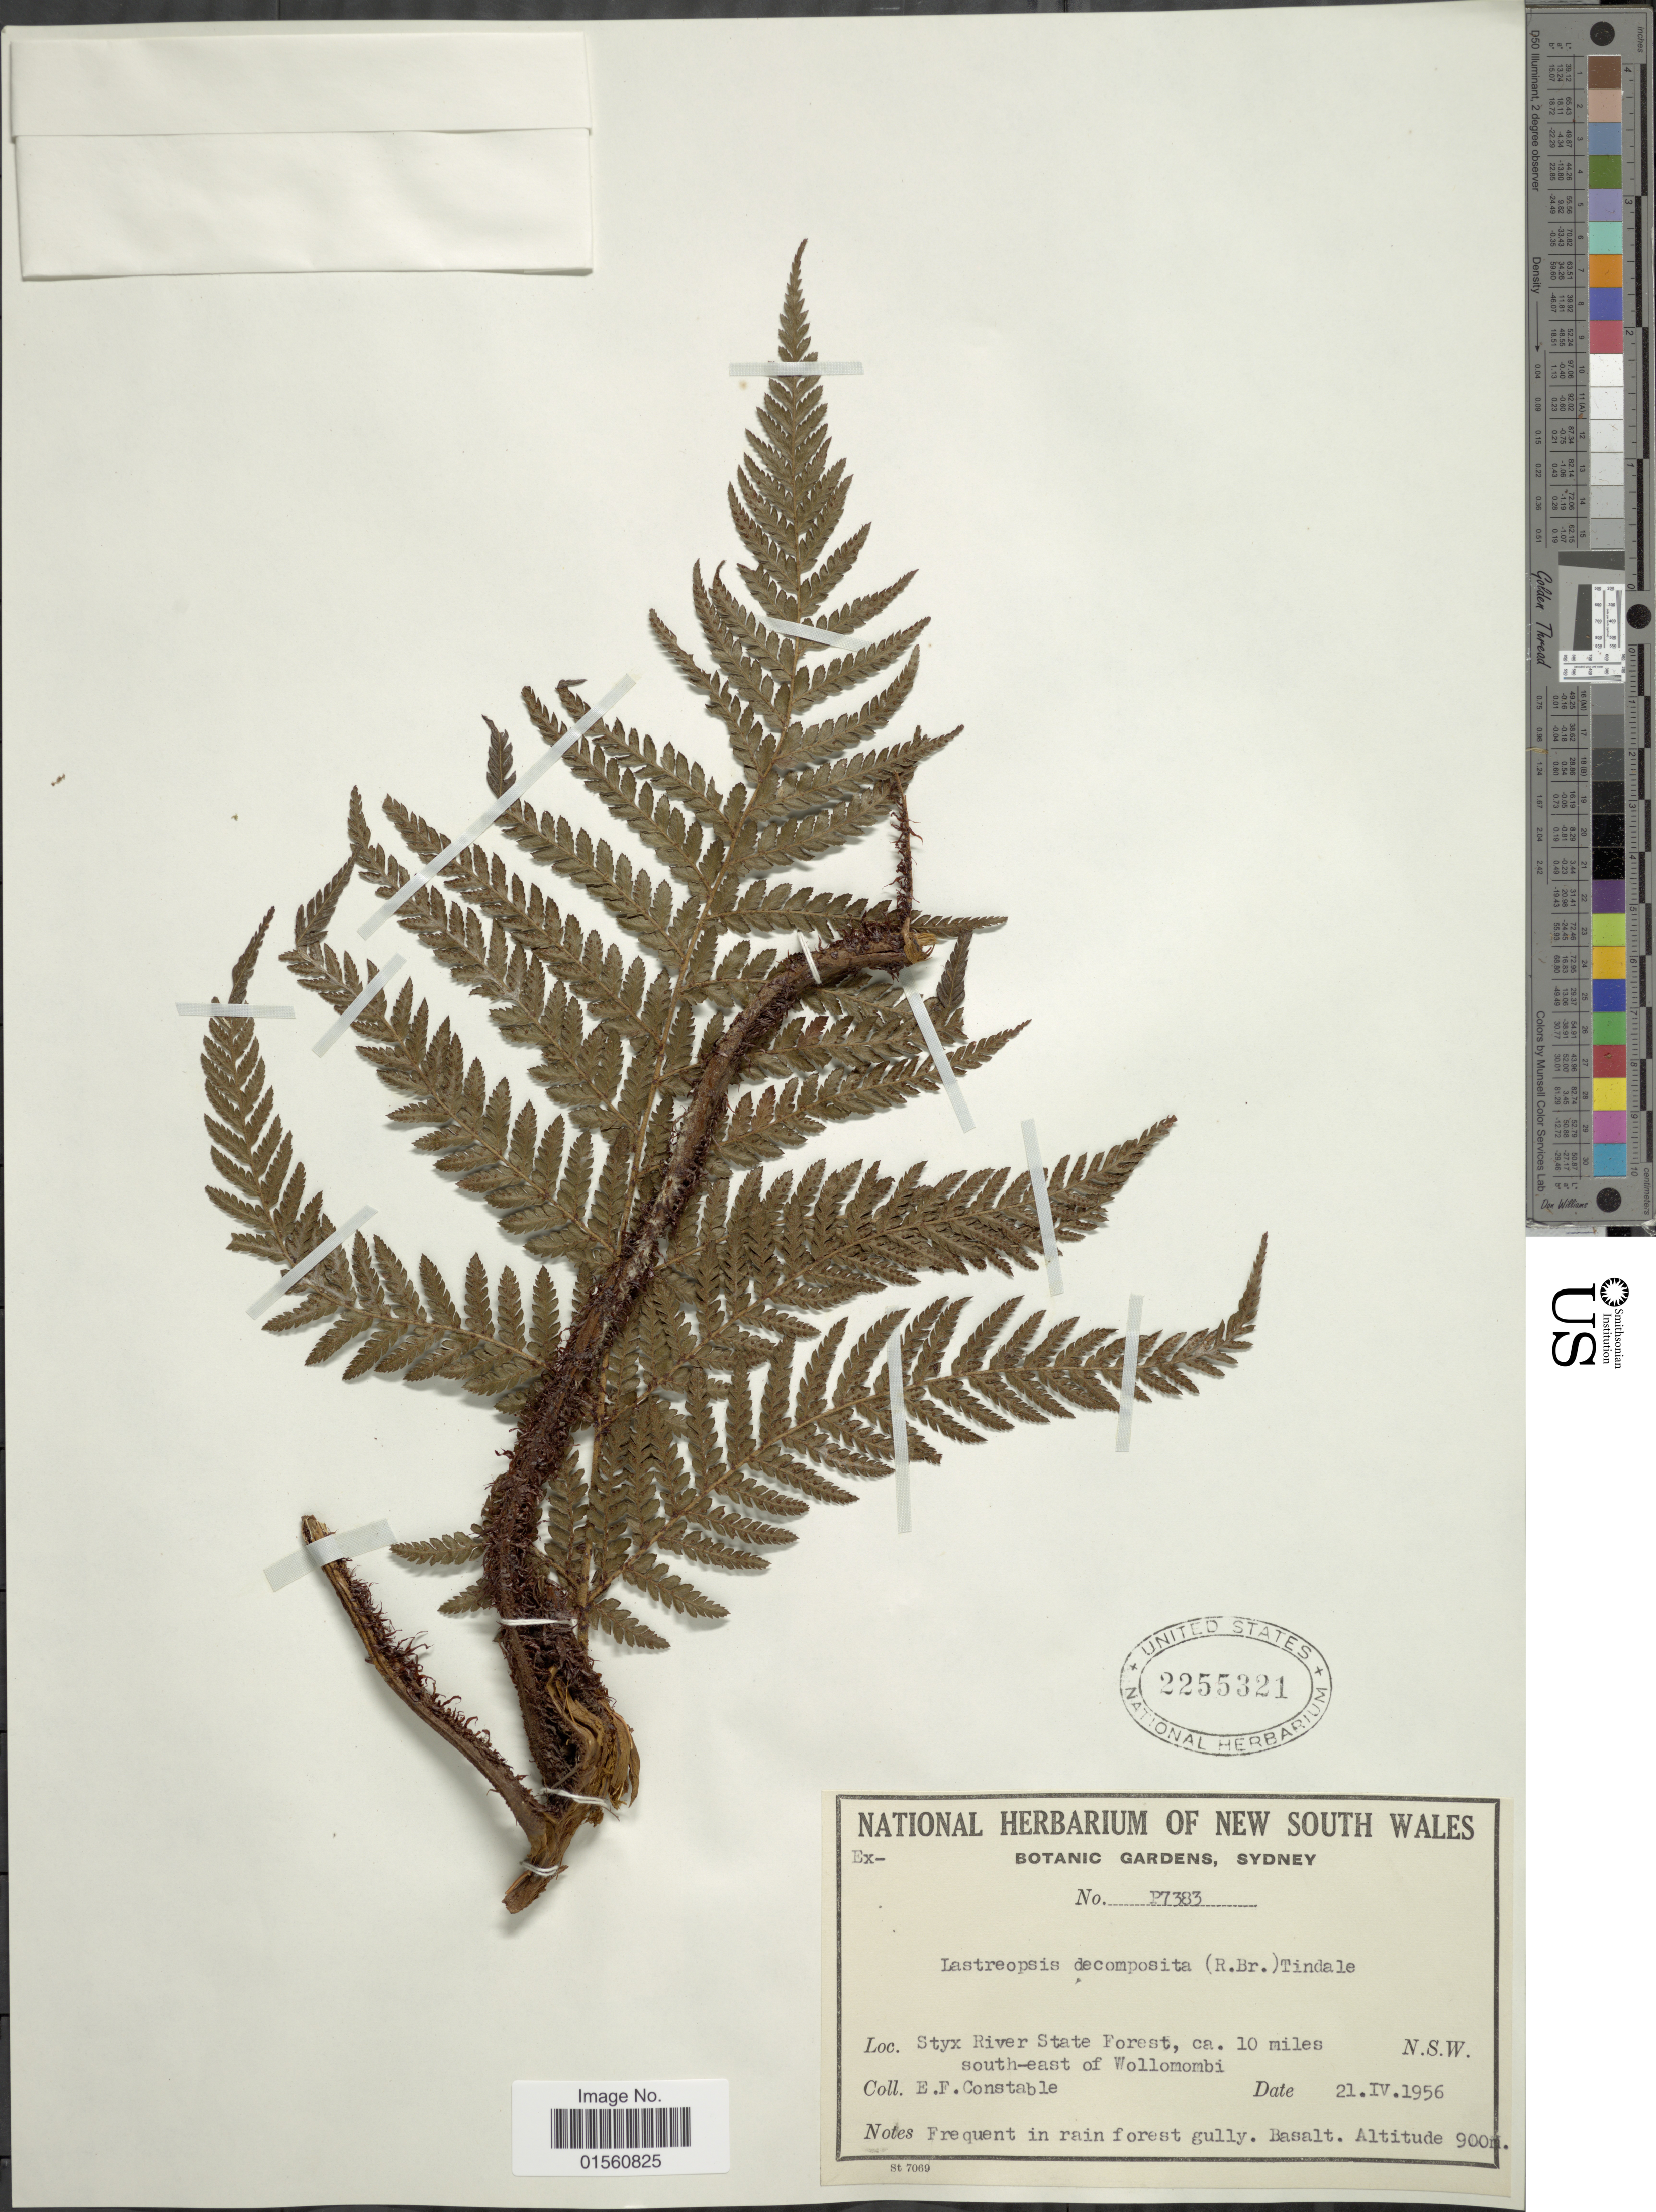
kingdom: Plantae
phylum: Tracheophyta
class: Polypodiopsida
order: Polypodiales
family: Dryopteridaceae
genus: Lastreopsis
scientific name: Lastreopsis decomposita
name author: (R. Br.) Tindale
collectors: E. F. Constable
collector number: P7383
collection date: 1956-04-21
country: Australia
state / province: New South Wales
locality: Styx River State Forest, ca. 10 miles south-east of Wollomombi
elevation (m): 900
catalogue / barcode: US 2255321